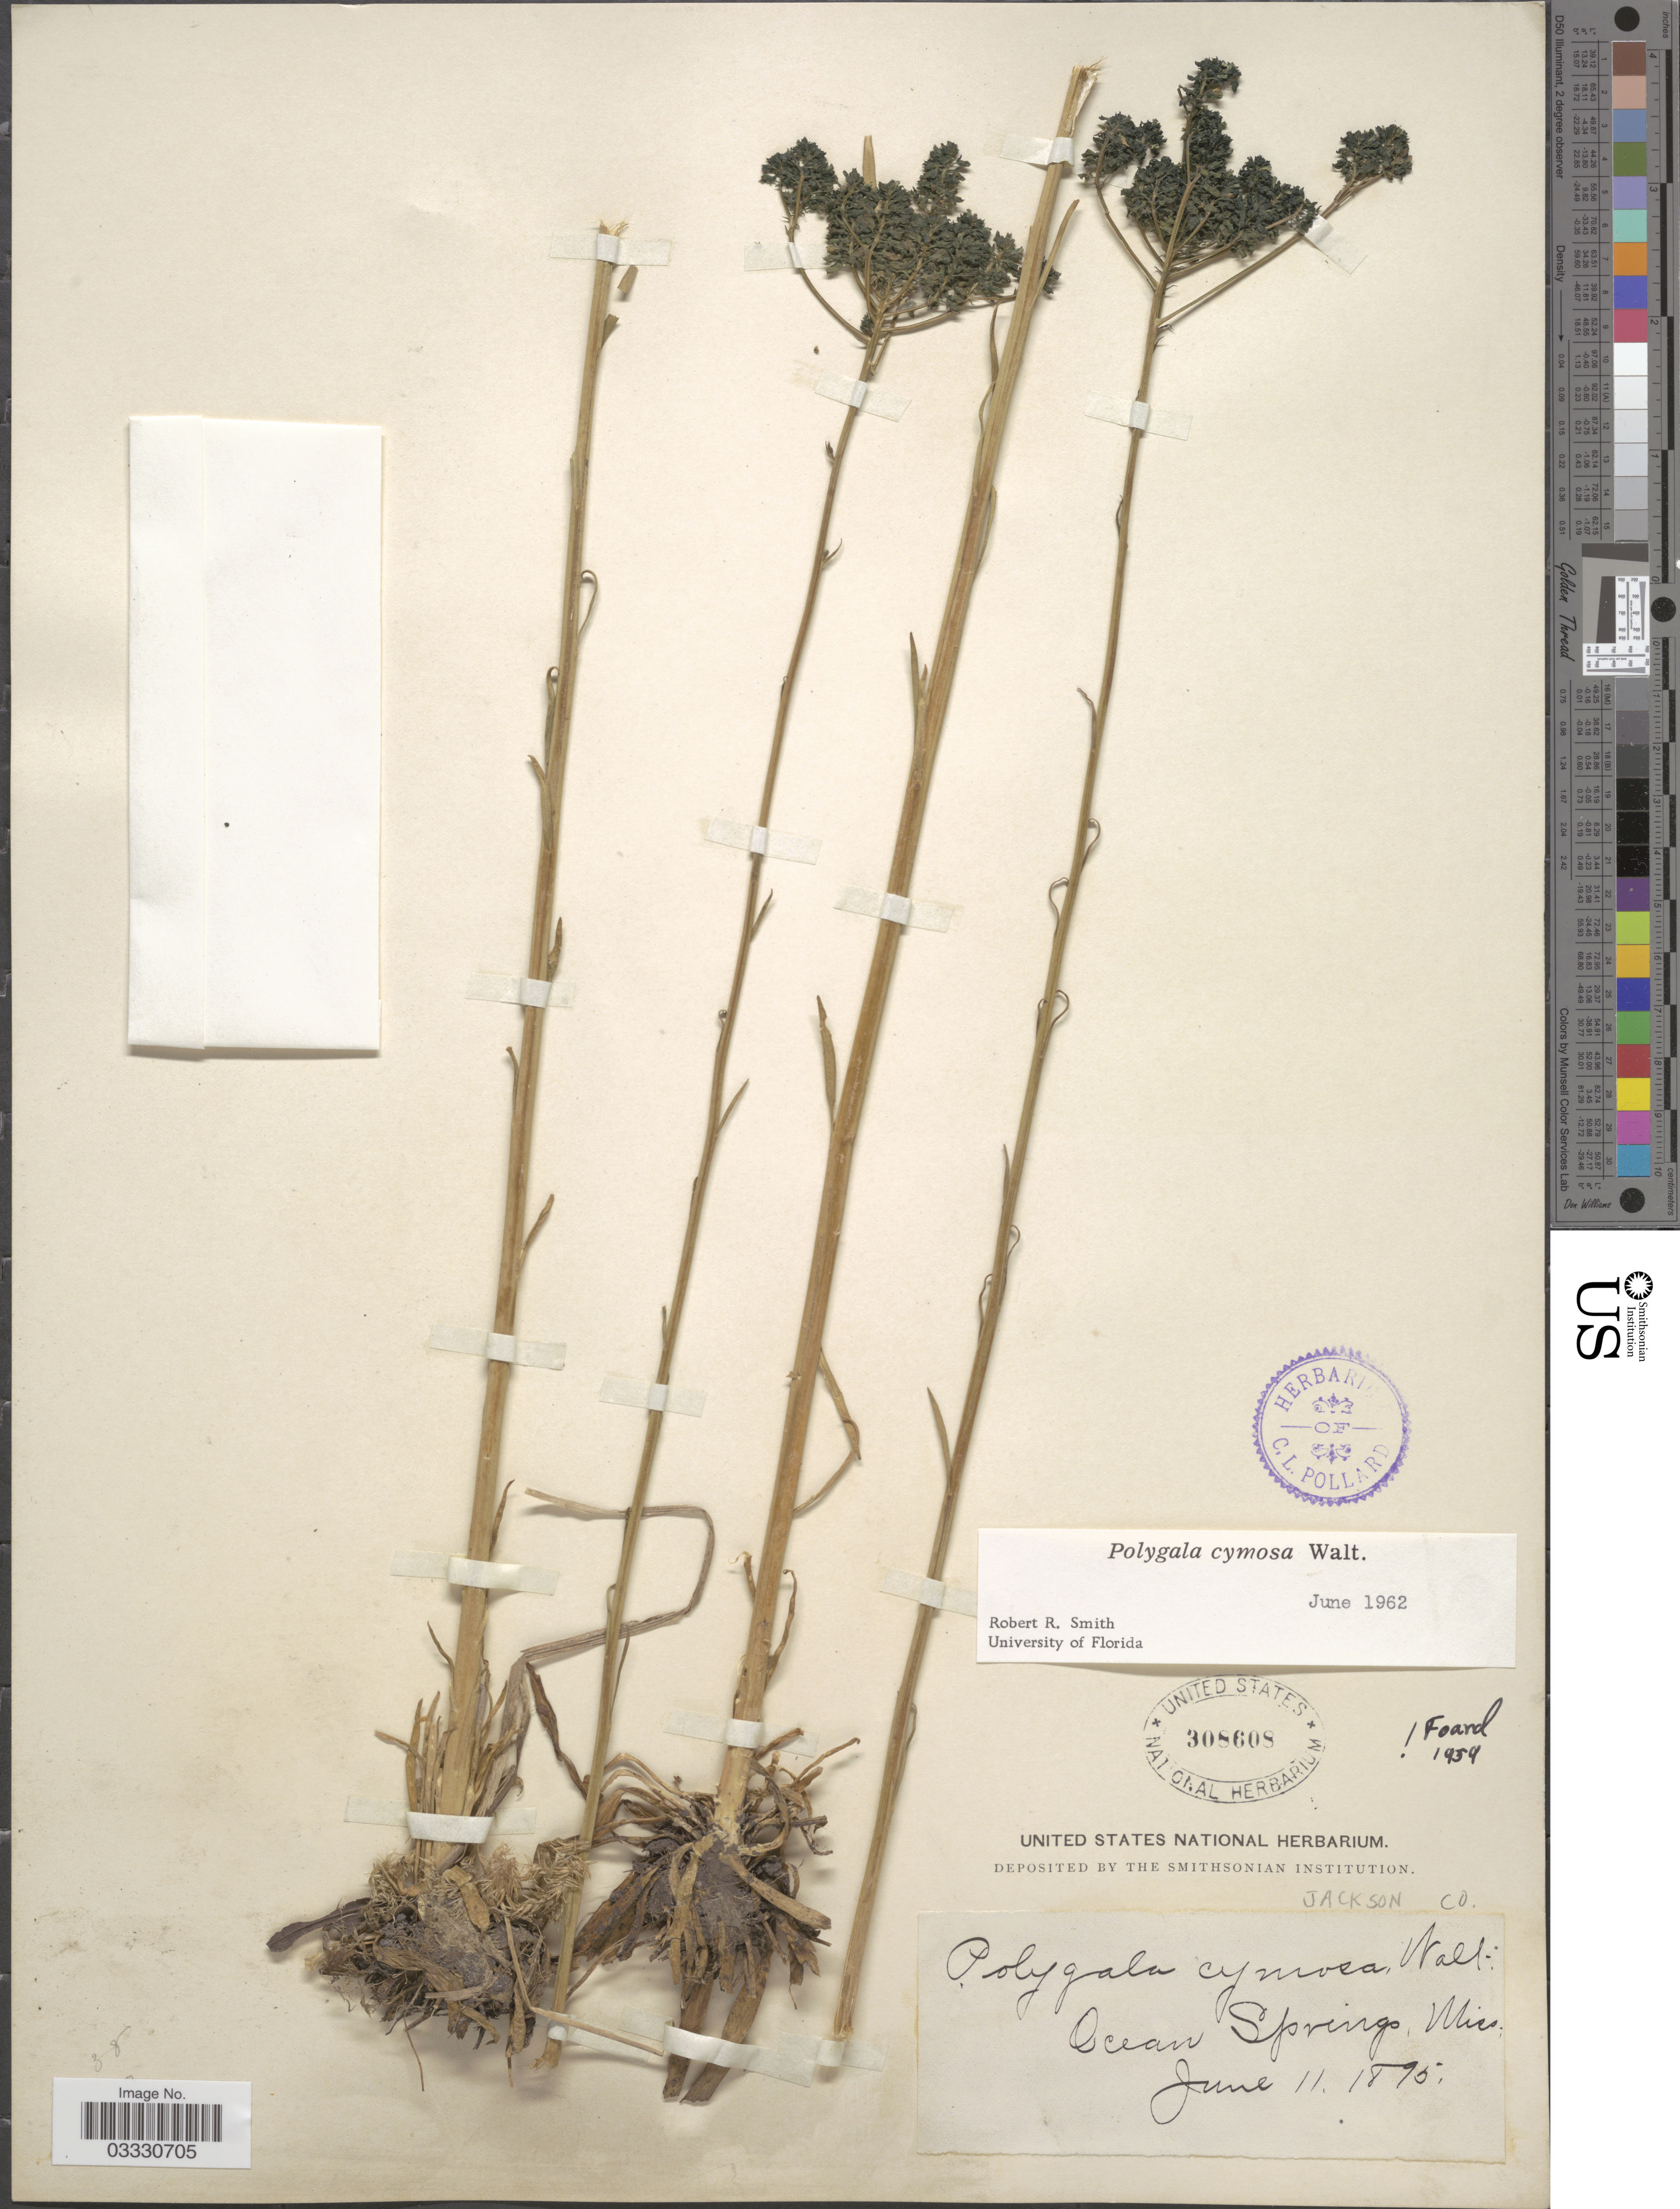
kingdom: Plantae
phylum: Tracheophyta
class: Magnoliopsida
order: Fabales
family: Polygalaceae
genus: Polygala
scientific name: Polygala cymosa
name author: Walter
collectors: ex herb. United States National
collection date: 1895-06-11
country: United States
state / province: Mississippi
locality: Ocean Springs.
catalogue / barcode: US 308608